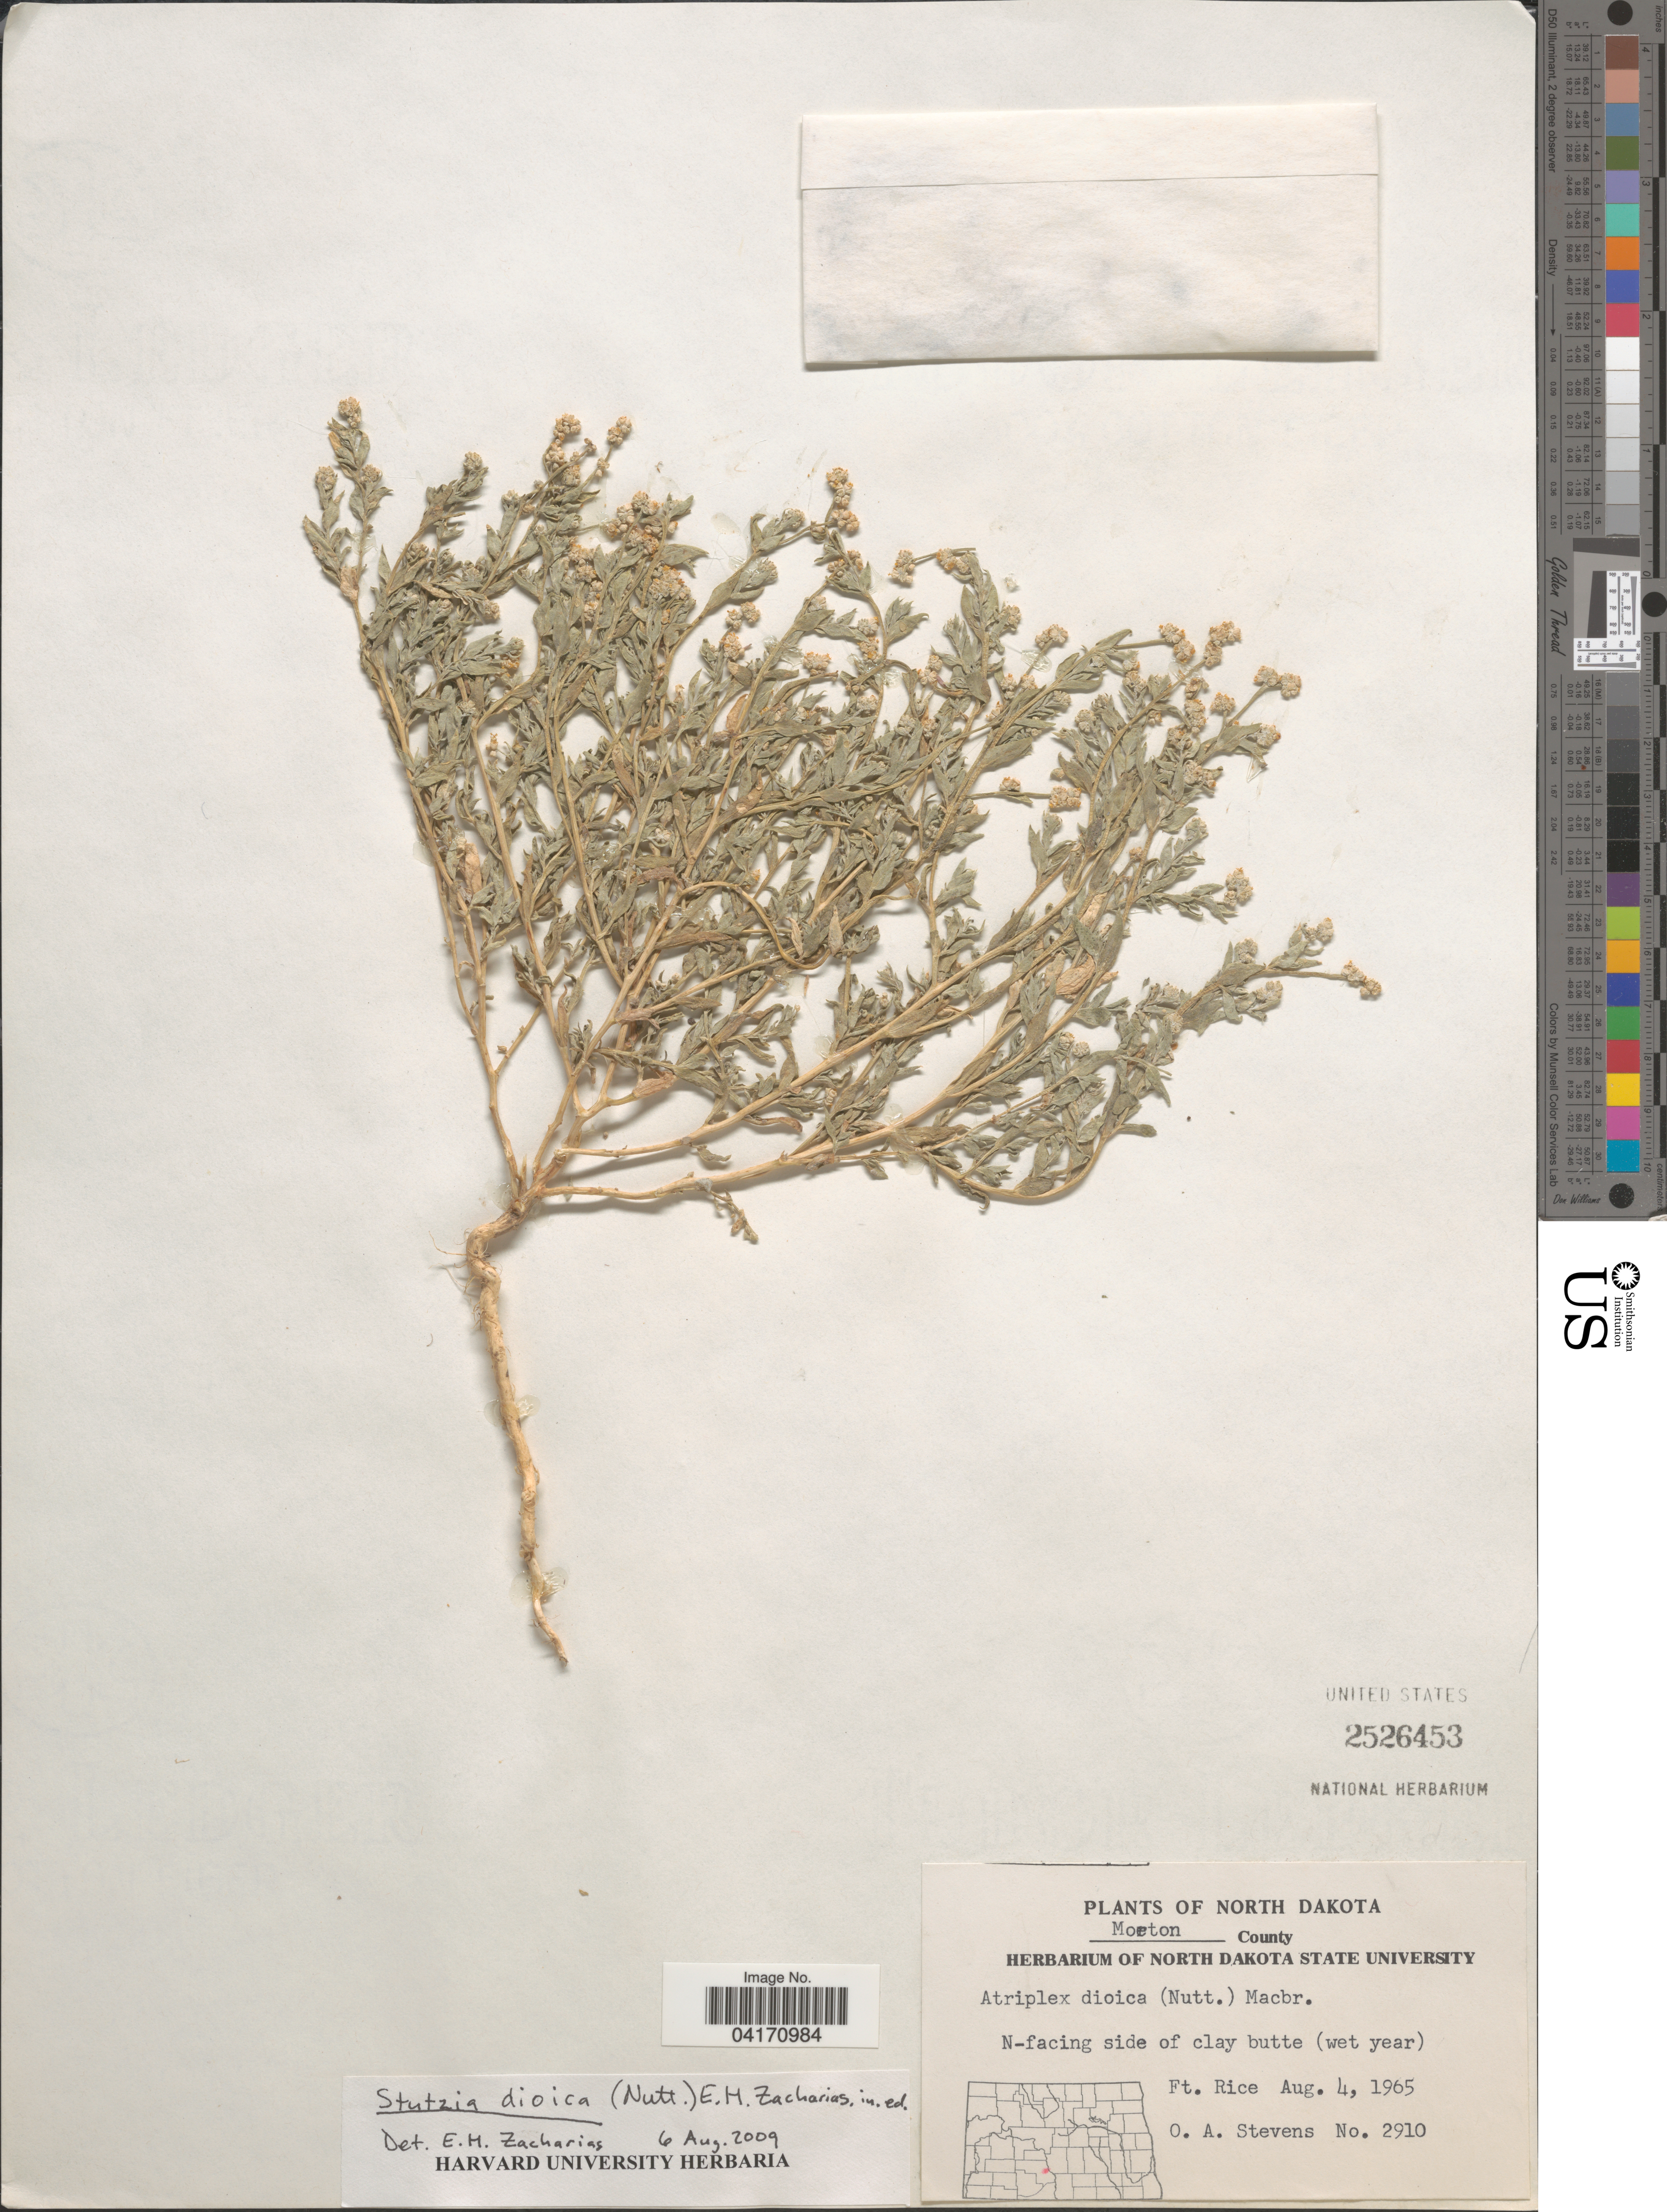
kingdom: Plantae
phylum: Tracheophyta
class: Magnoliopsida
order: Caryophyllales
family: Amaranthaceae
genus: Stutzia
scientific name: Stutzia dioica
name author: (Nutt.) E.H. Zacharias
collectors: O. A. Stevens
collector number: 2910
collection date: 1965-08-04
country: United States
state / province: North Dakota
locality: Morton County. N-facing side of clay butte (wet year). Ft. Rice.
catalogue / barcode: US 2526453